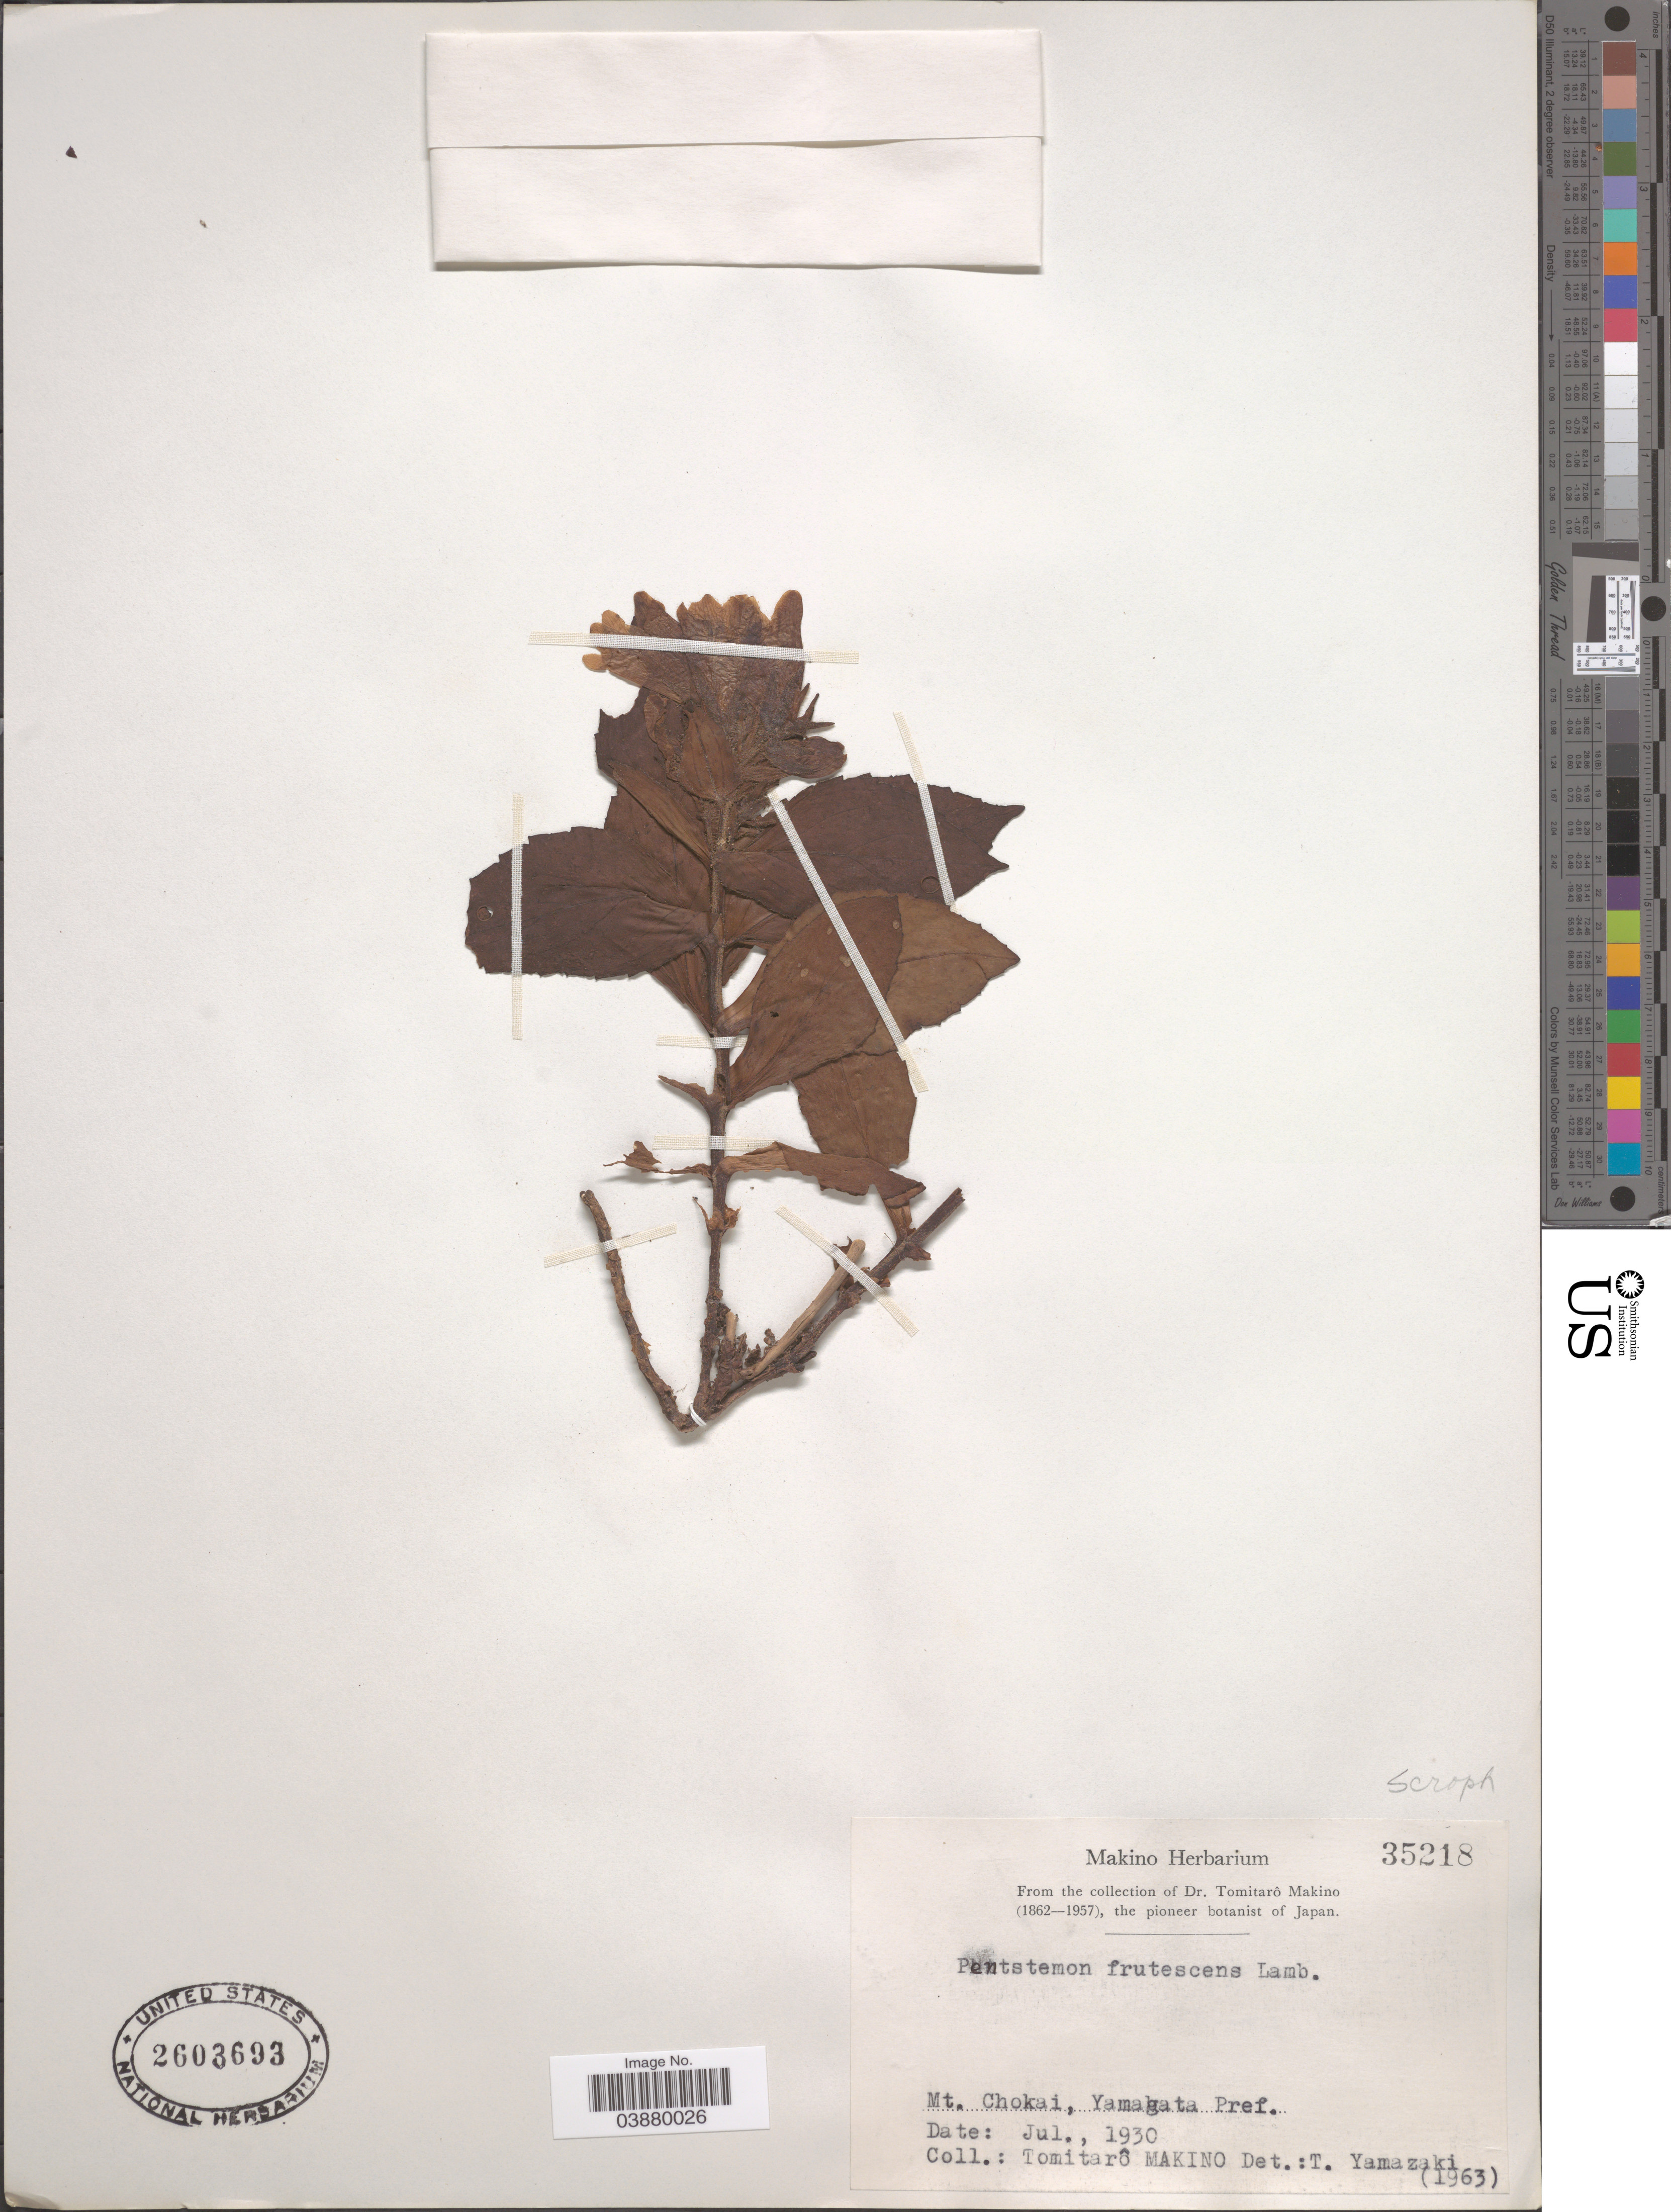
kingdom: Plantae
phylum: Tracheophyta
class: Magnoliopsida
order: Lamiales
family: Plantaginaceae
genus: Penstemon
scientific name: Penstemon frutescens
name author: Lamb.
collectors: T. Makino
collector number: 35218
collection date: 1930-07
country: Japan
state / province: Yamagata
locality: Mt. Chokai, Yamagata Pref.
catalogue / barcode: US 2603693